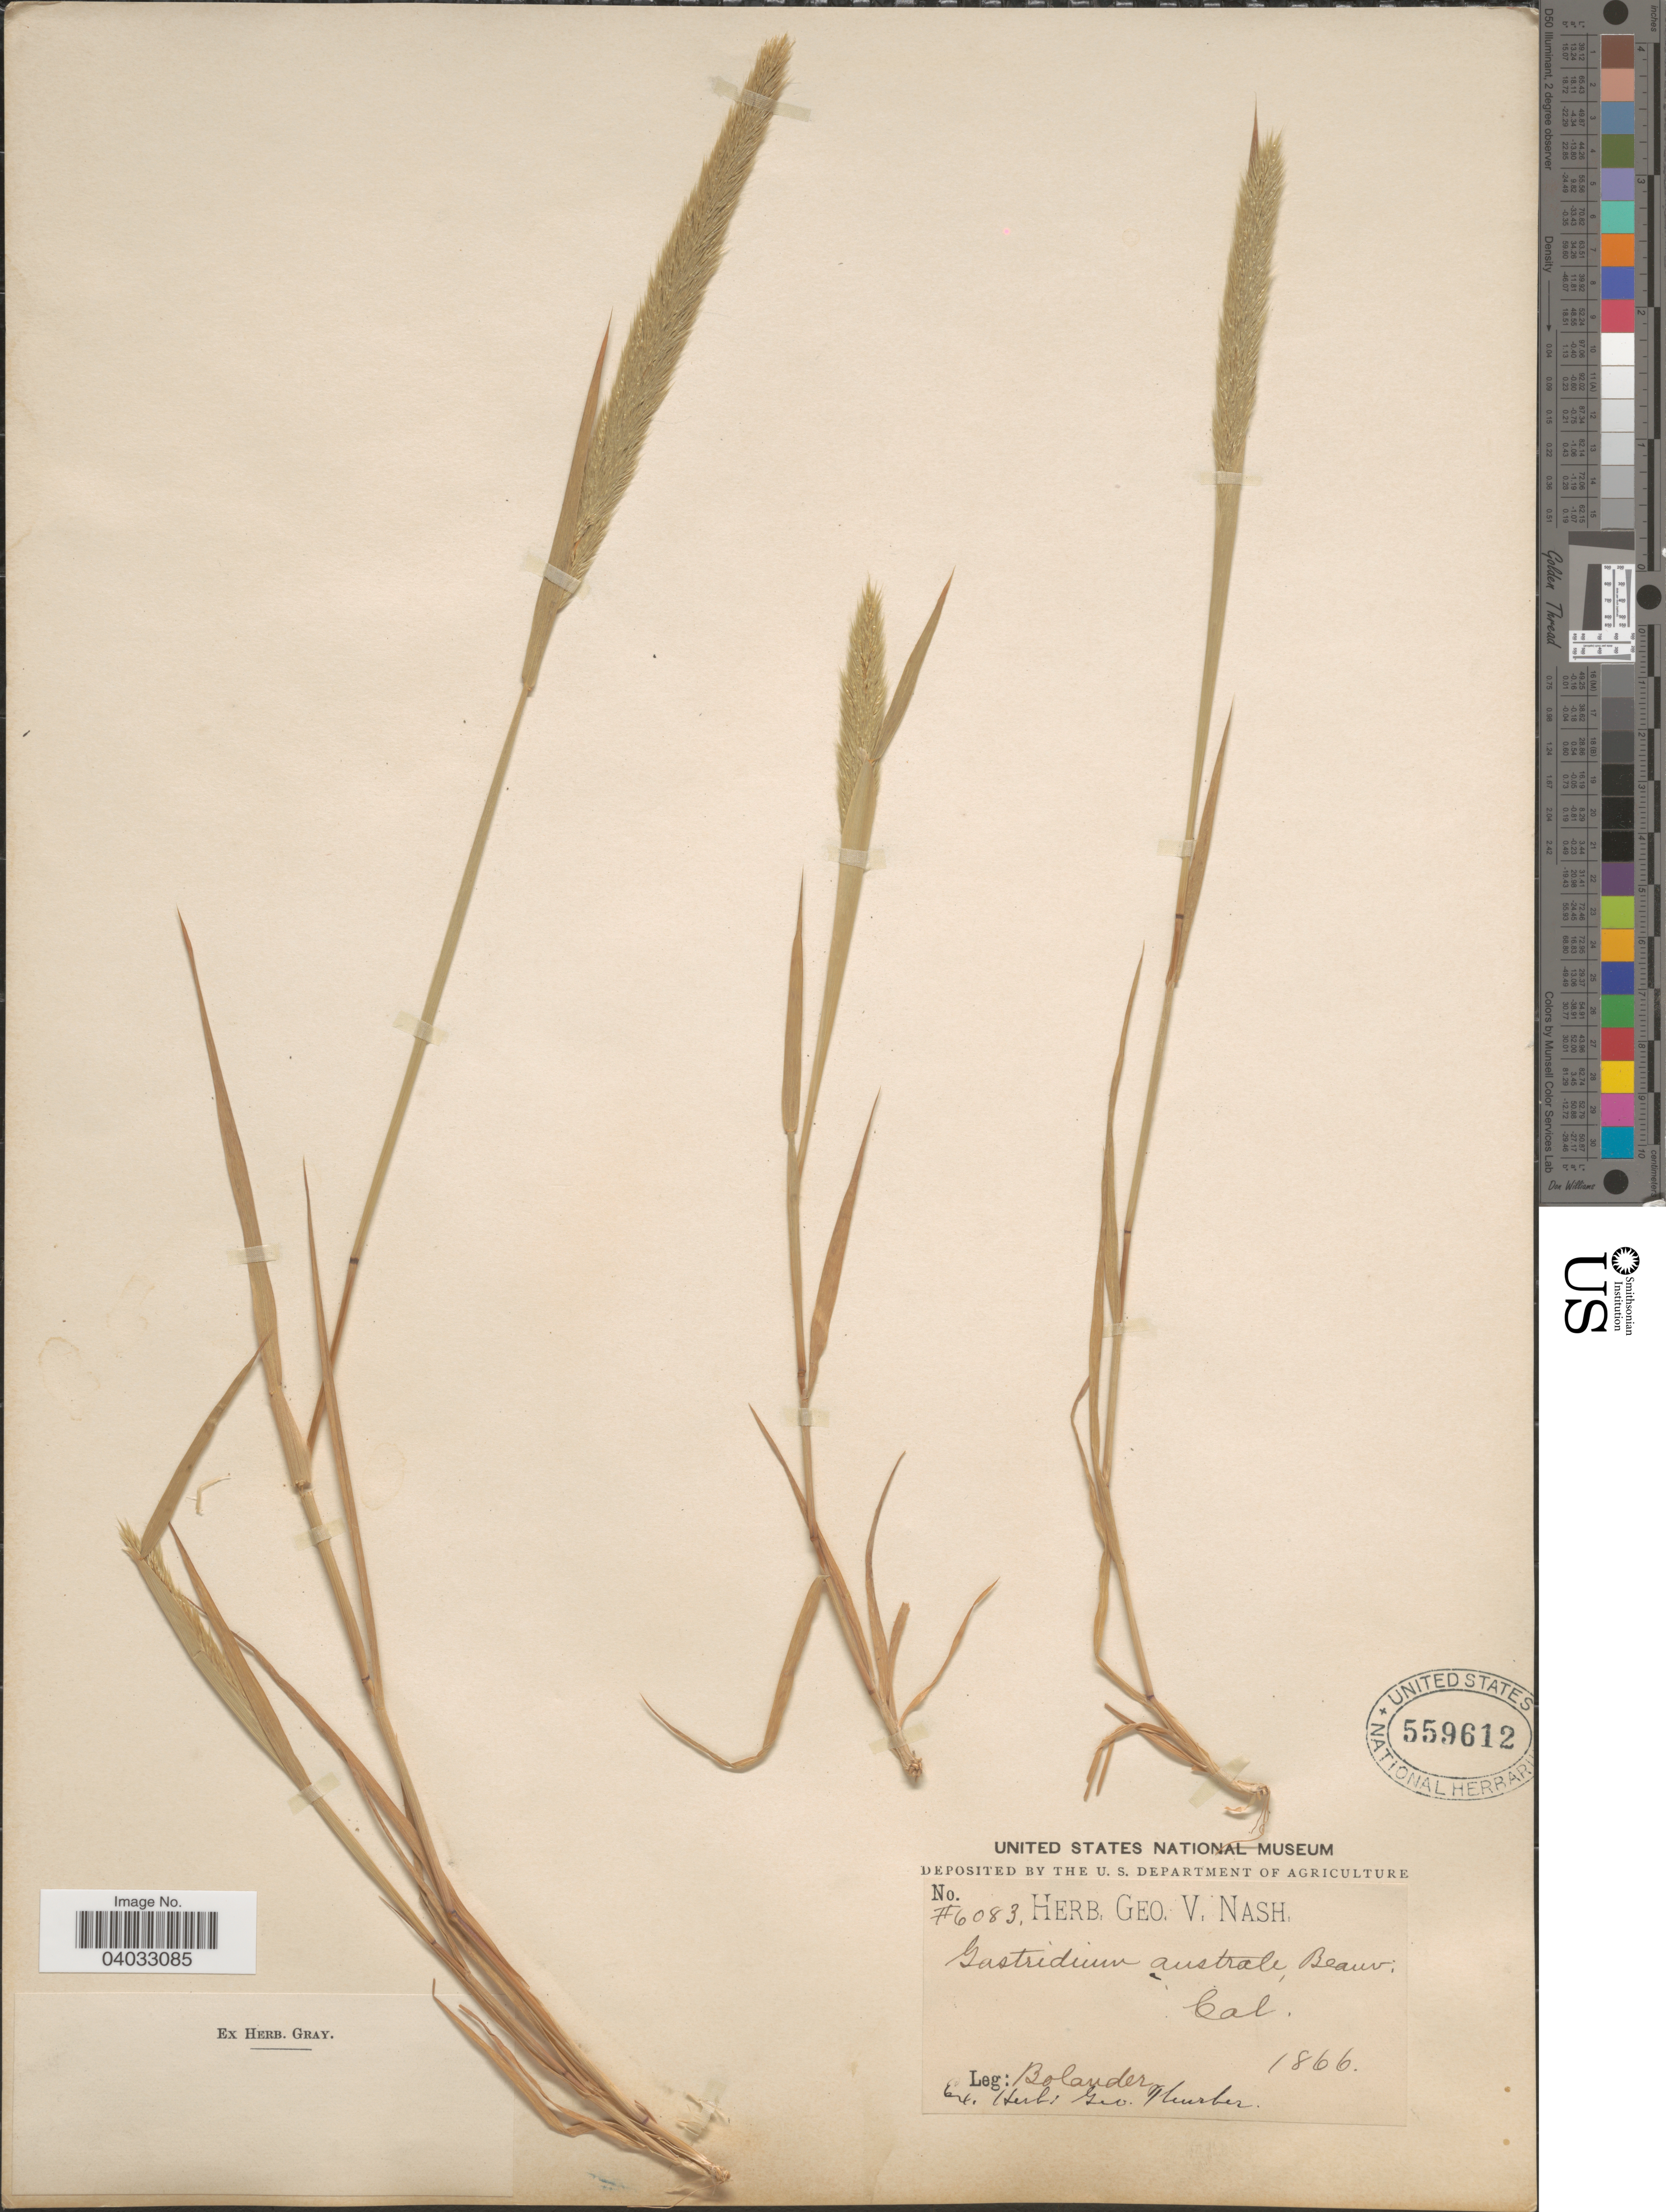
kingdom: Plantae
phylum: Tracheophyta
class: Liliopsida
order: Poales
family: Poaceae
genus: Gastridium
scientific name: Gastridium phleoides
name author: (Nees) C.E. Hubb.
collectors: -. Bolander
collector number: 6083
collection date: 1866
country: United States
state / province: California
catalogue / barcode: US 559612